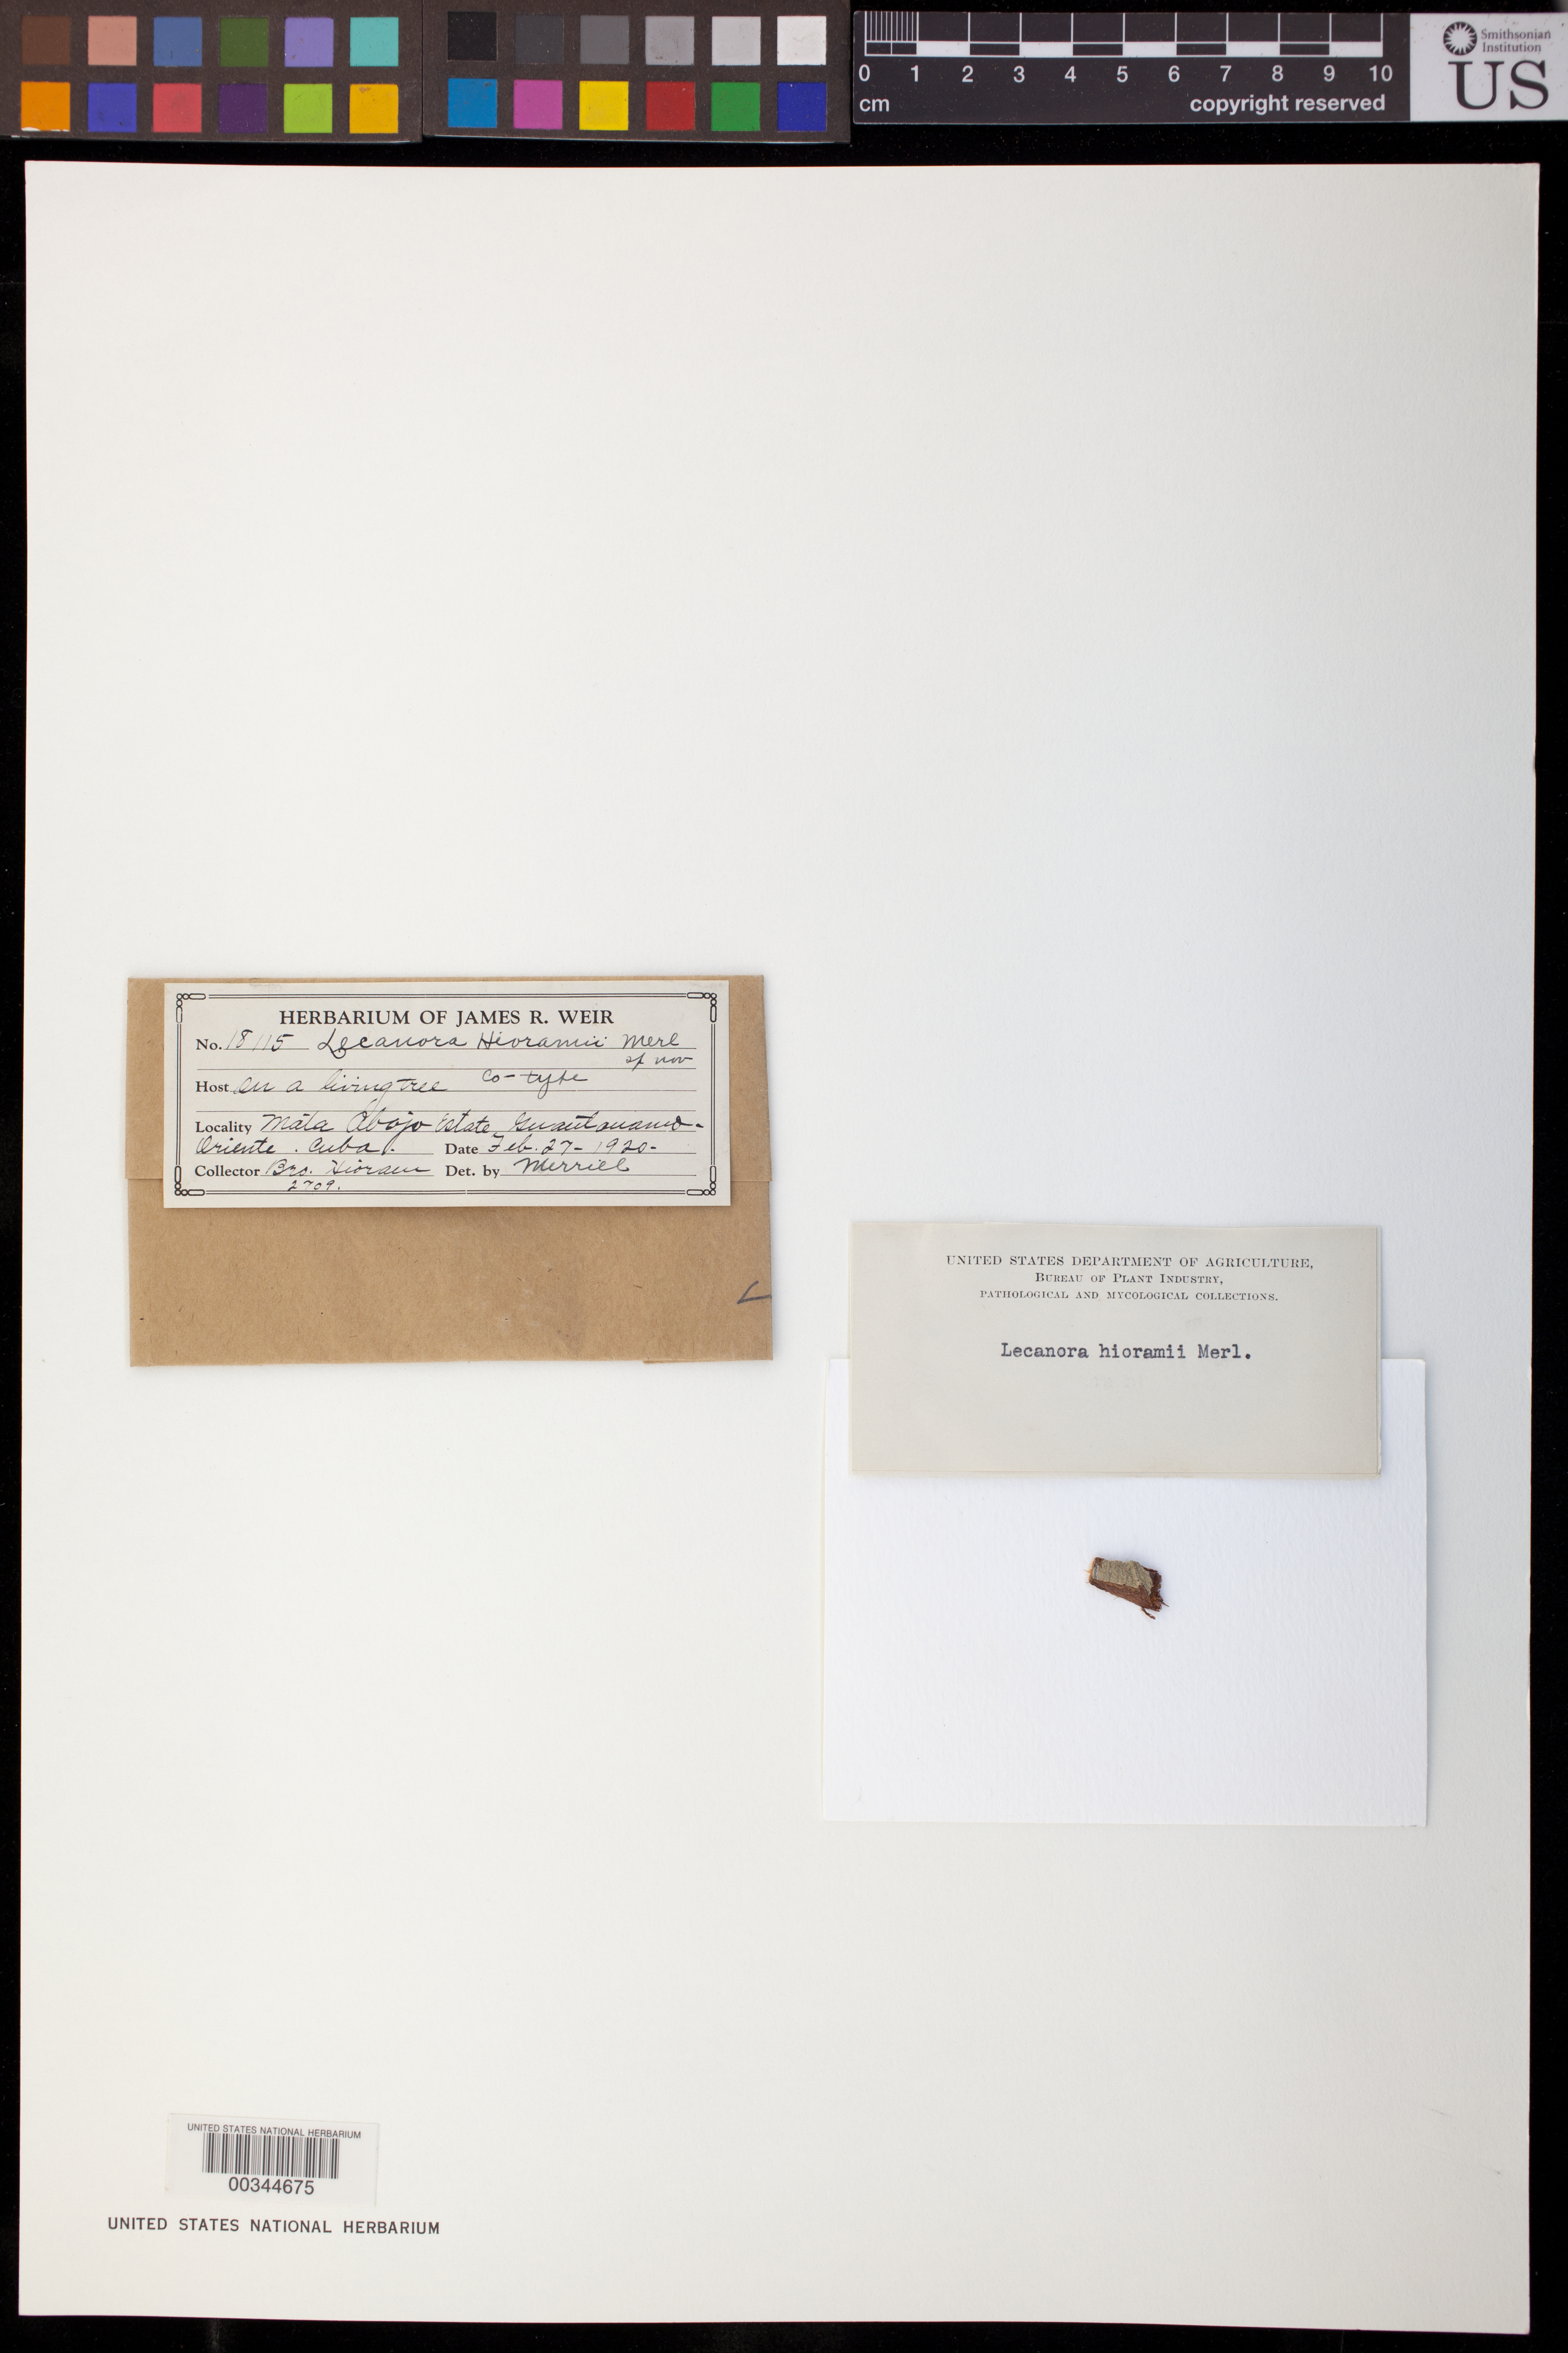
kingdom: Fungi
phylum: Ascomycota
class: Lecanoromycetes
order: Lecanorales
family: Lecanoraceae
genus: Lecanora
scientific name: Lecanora hioramii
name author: G. Merr.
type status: Isosyntype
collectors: Bro. Hioram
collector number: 2709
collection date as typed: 27 Feb 1920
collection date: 1920-02-27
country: Cuba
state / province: Oriente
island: Greater Antilles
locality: Mala Abajo Estate, Guantanamo.